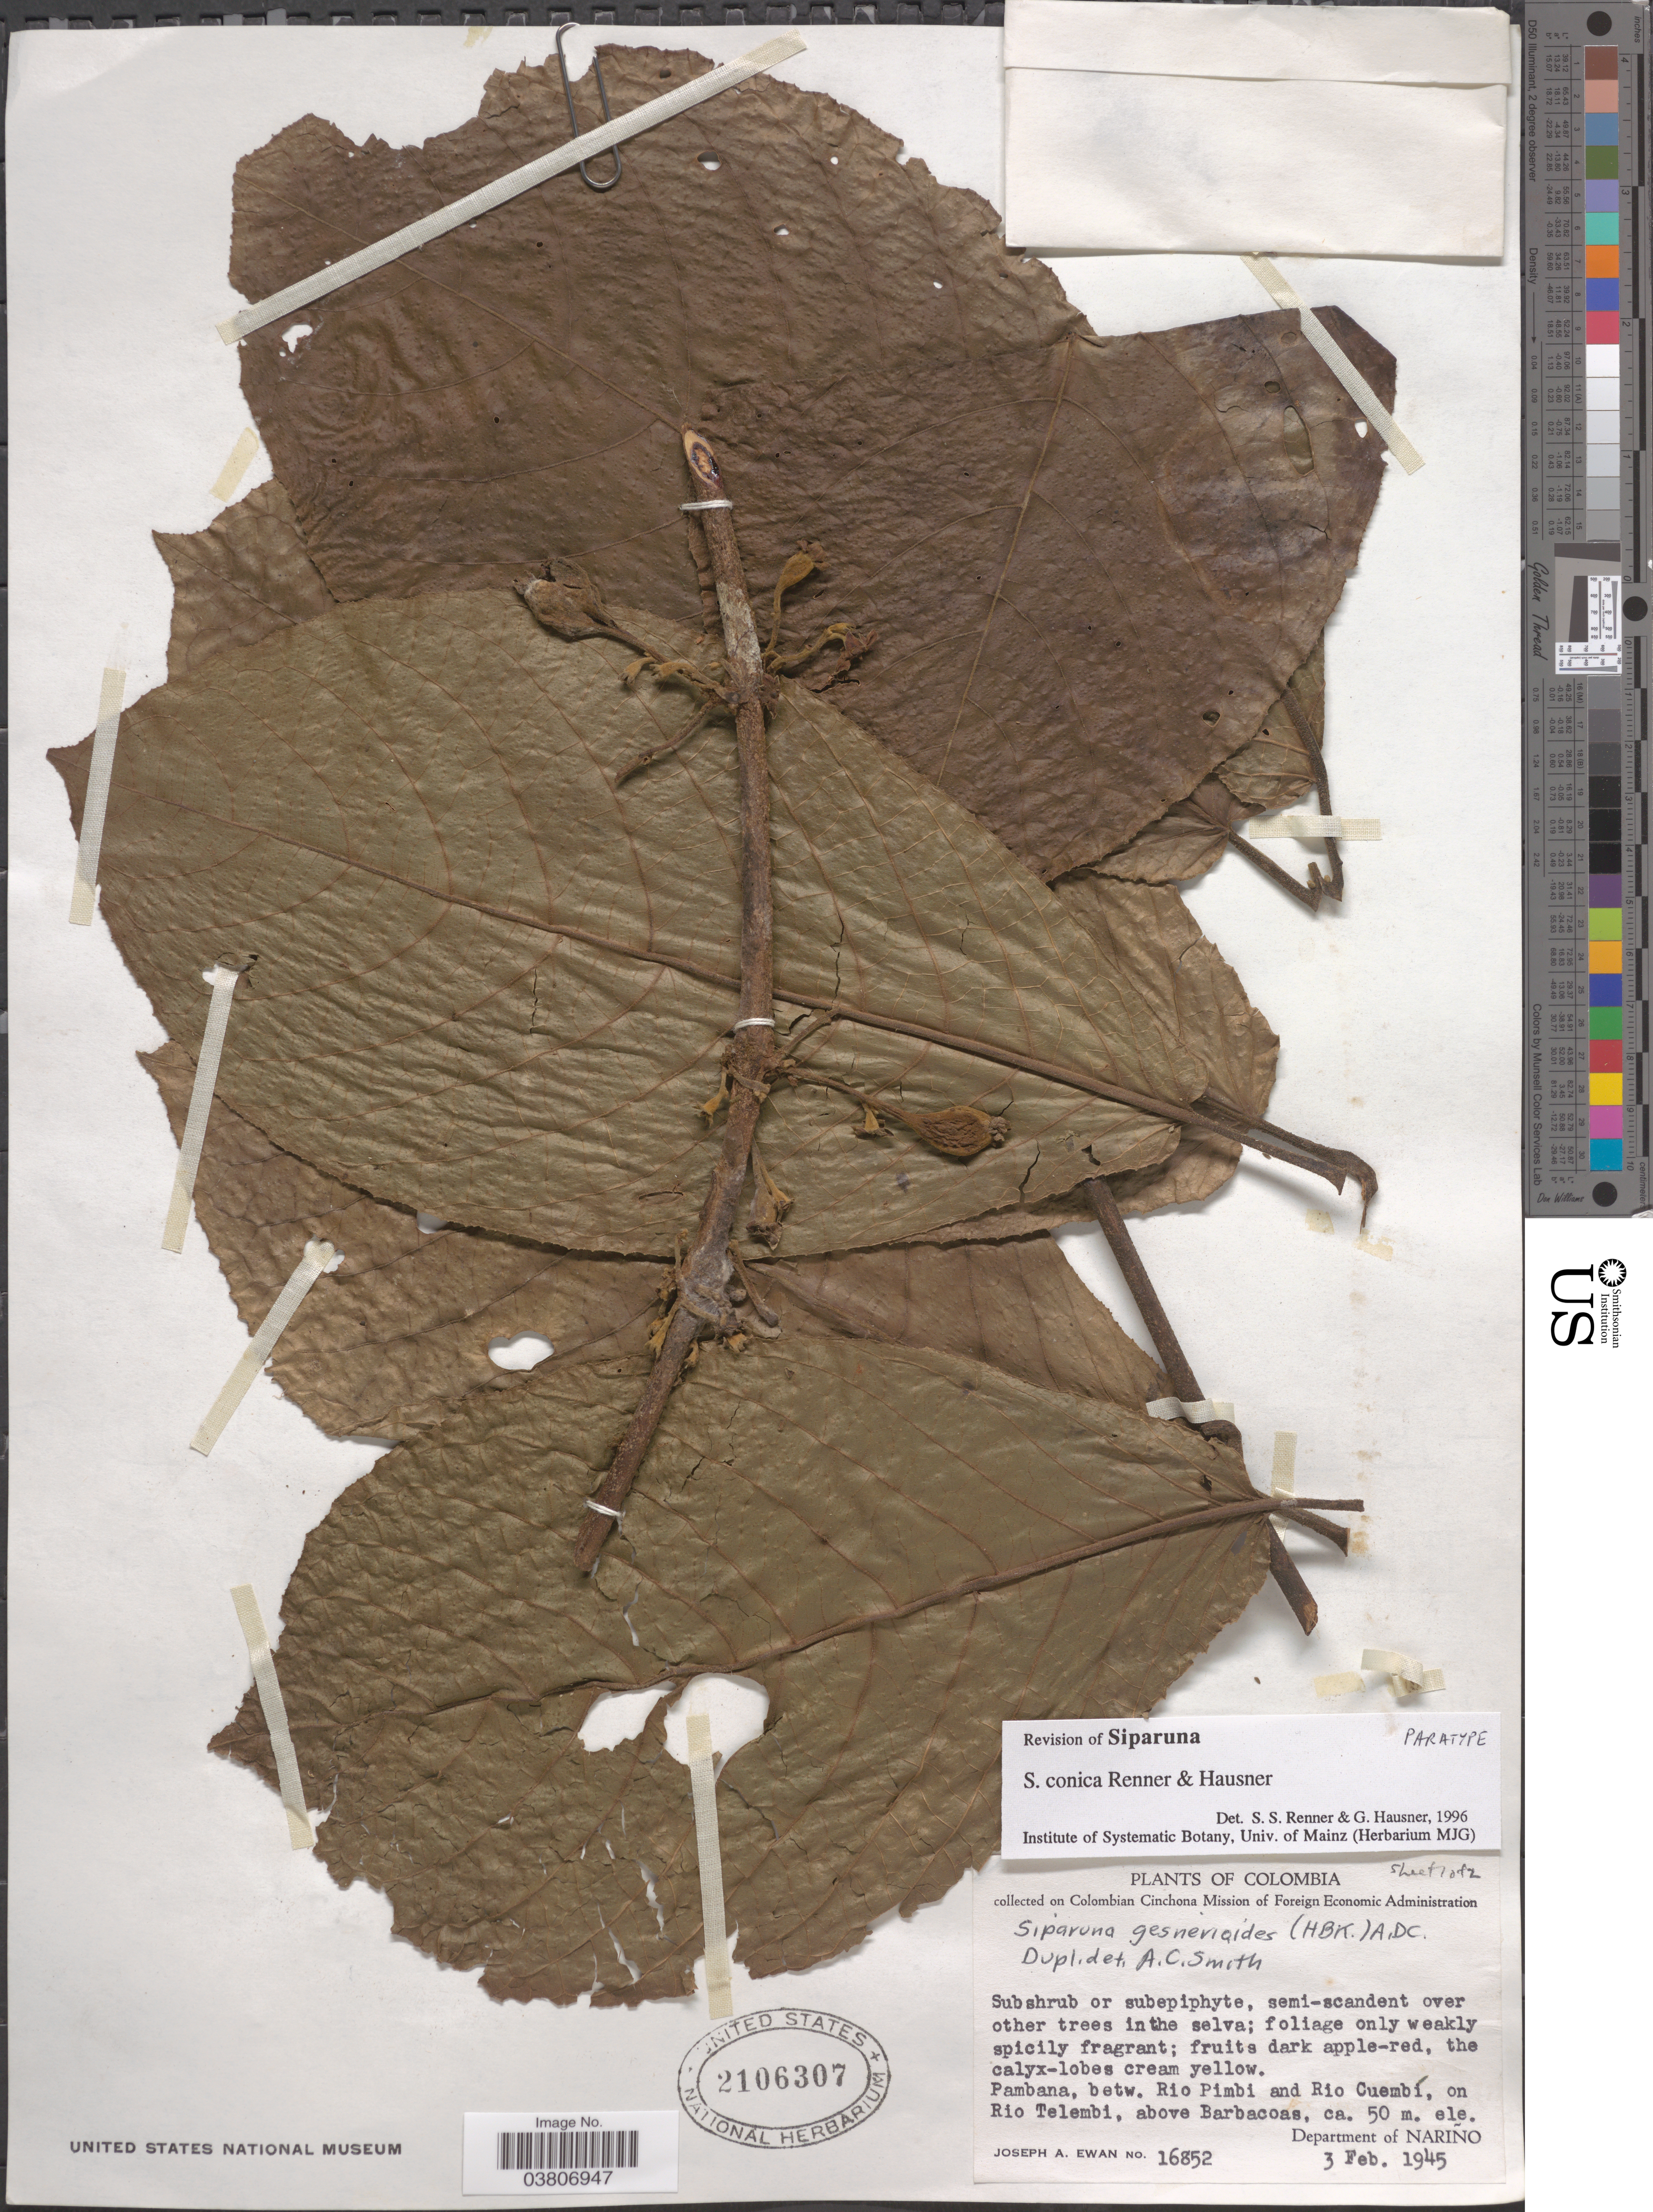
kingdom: Plantae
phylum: Tracheophyta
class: Magnoliopsida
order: Laurales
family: Siparunaceae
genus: Siparuna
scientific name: Siparuna conica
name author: S.S. Renner & Hausner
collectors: J. A. Ewan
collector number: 16852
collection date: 1945-02-03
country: Colombia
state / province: Nariño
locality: Pambana, betw. Rio Pimbi and Rio Cuembí, on Rio Telembi, above Barbacoas. Department of Nariño.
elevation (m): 50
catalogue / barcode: US 2106307